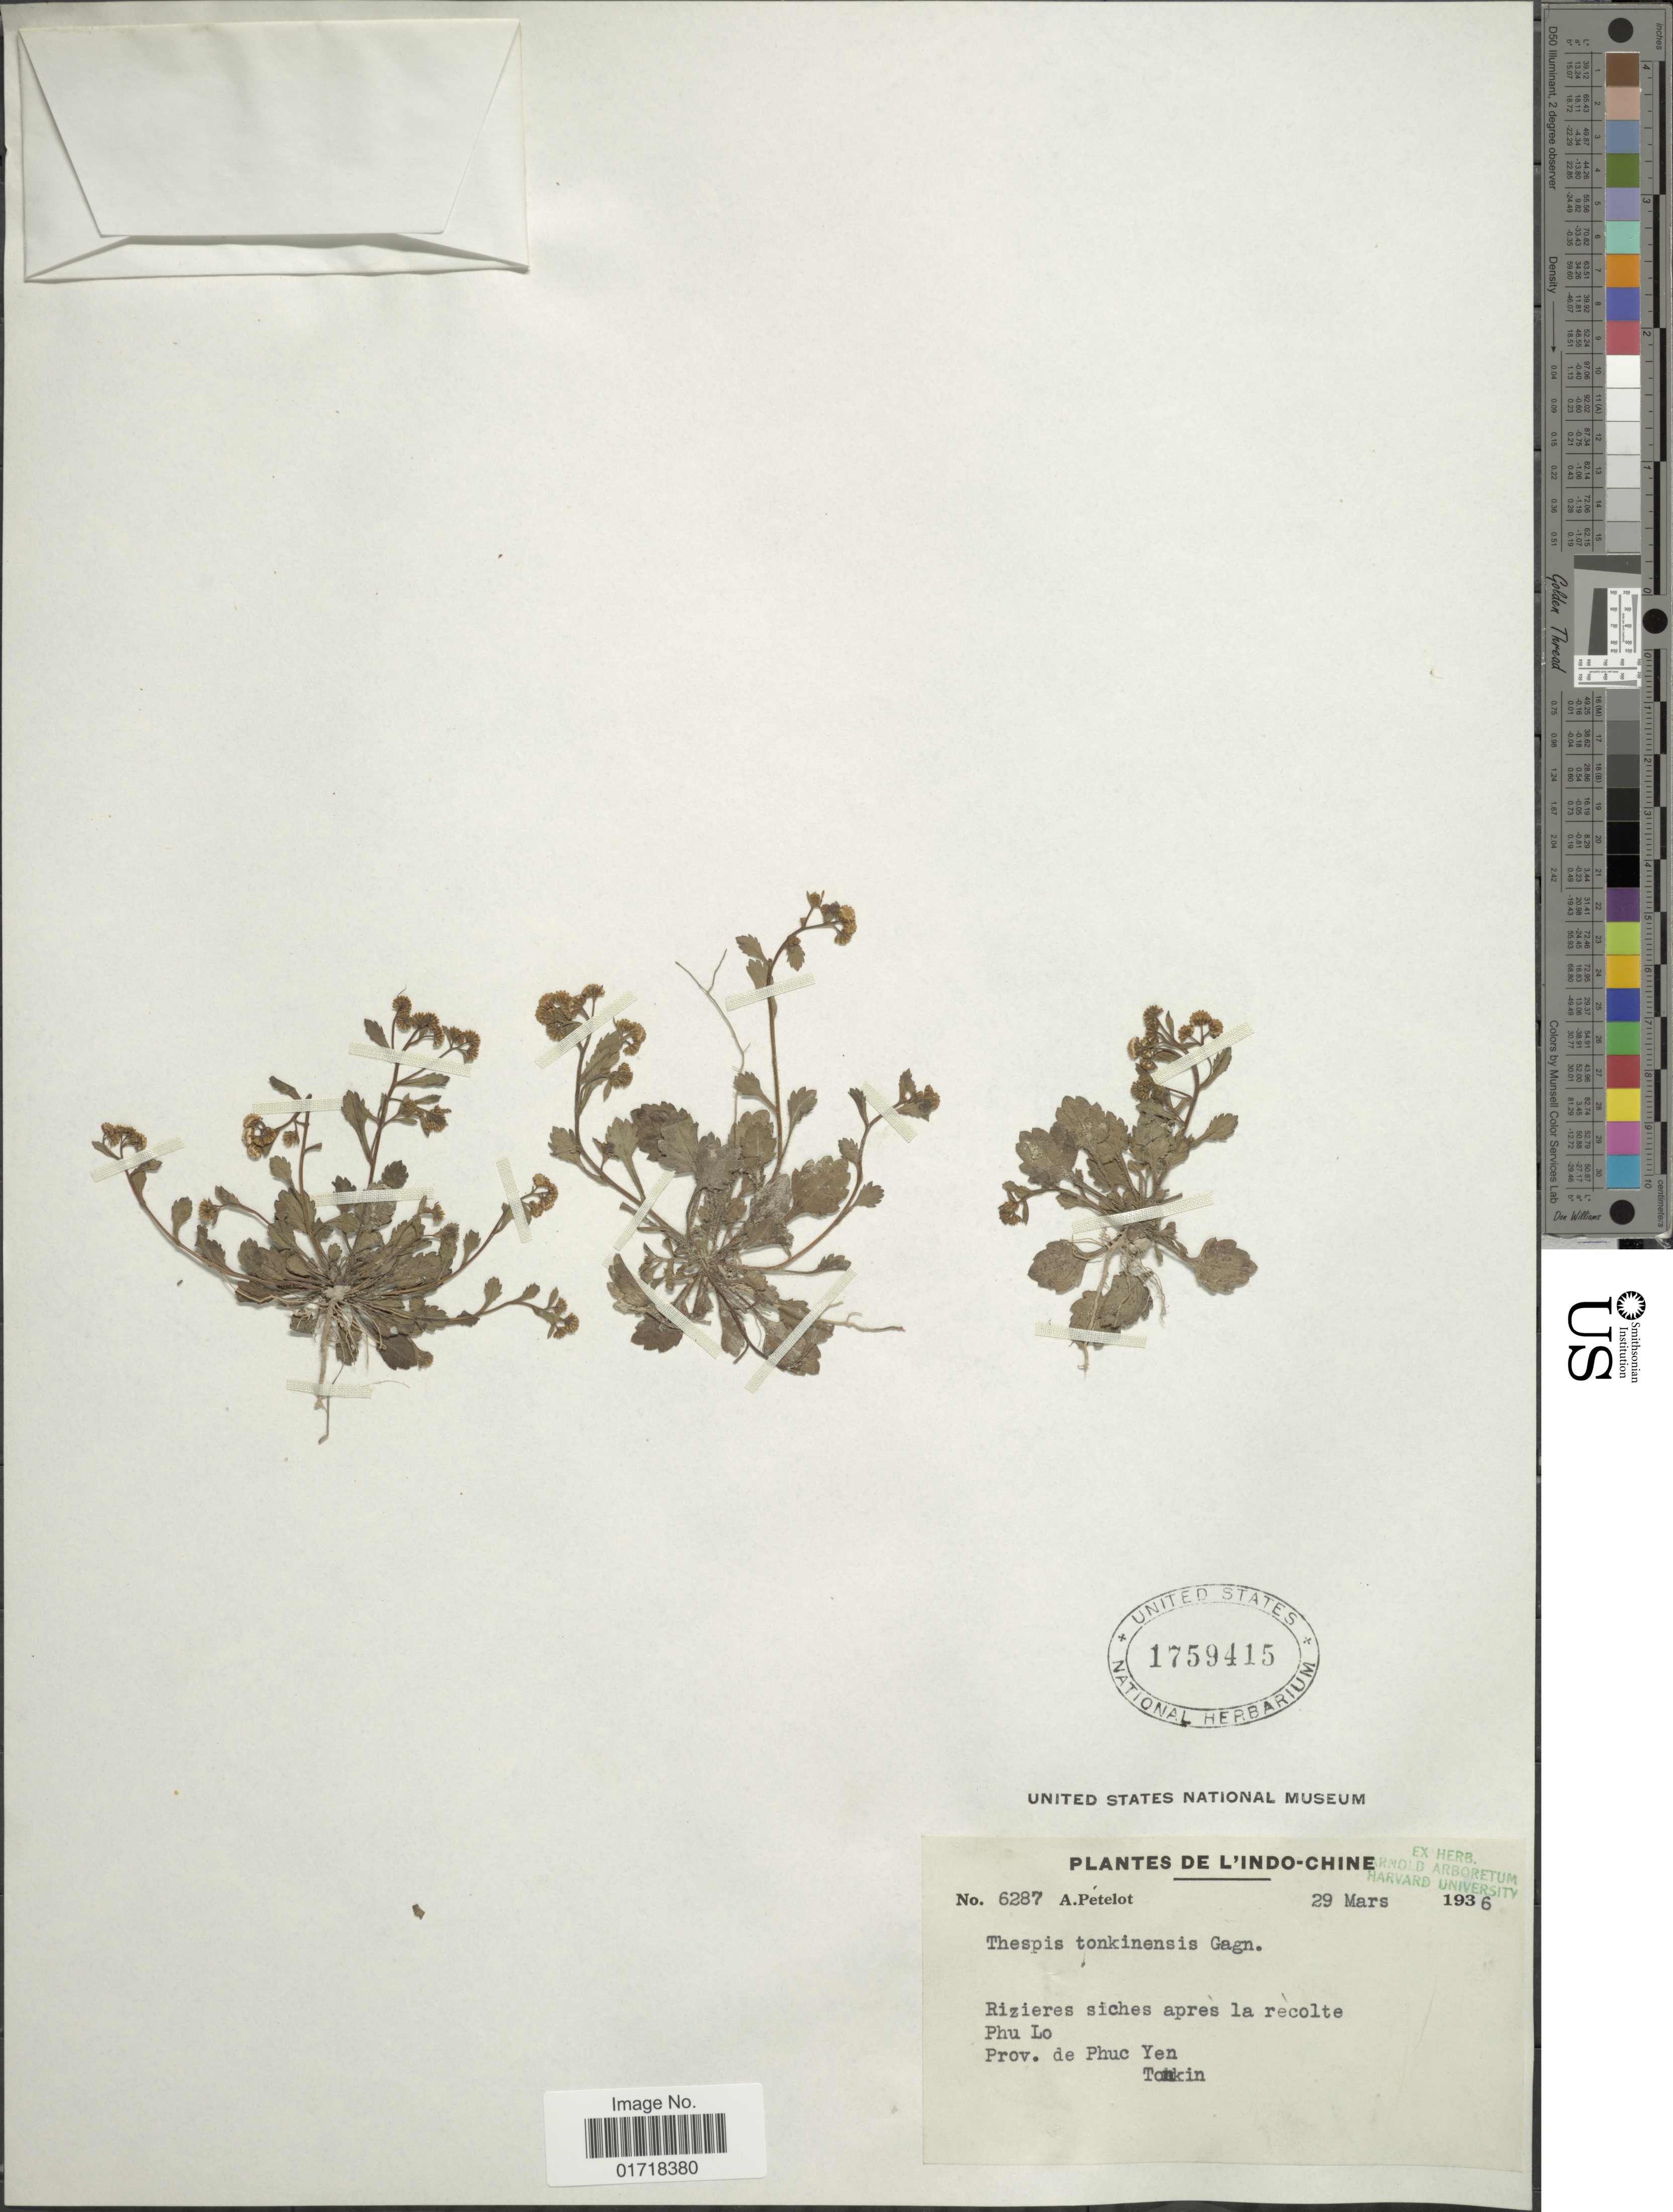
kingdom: Plantae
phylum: Tracheophyta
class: Magnoliopsida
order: Asterales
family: Asteraceae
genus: Thespis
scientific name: Thespis tonkinensis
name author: Gagnep.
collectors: A. Petelot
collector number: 62987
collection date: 1936-03-29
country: Vietnam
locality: De L' Indo-Chine, Rizieres siches apres la recolte, Phu Lo, Prov. de Phuc Yen, Tonkin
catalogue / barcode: US 175945